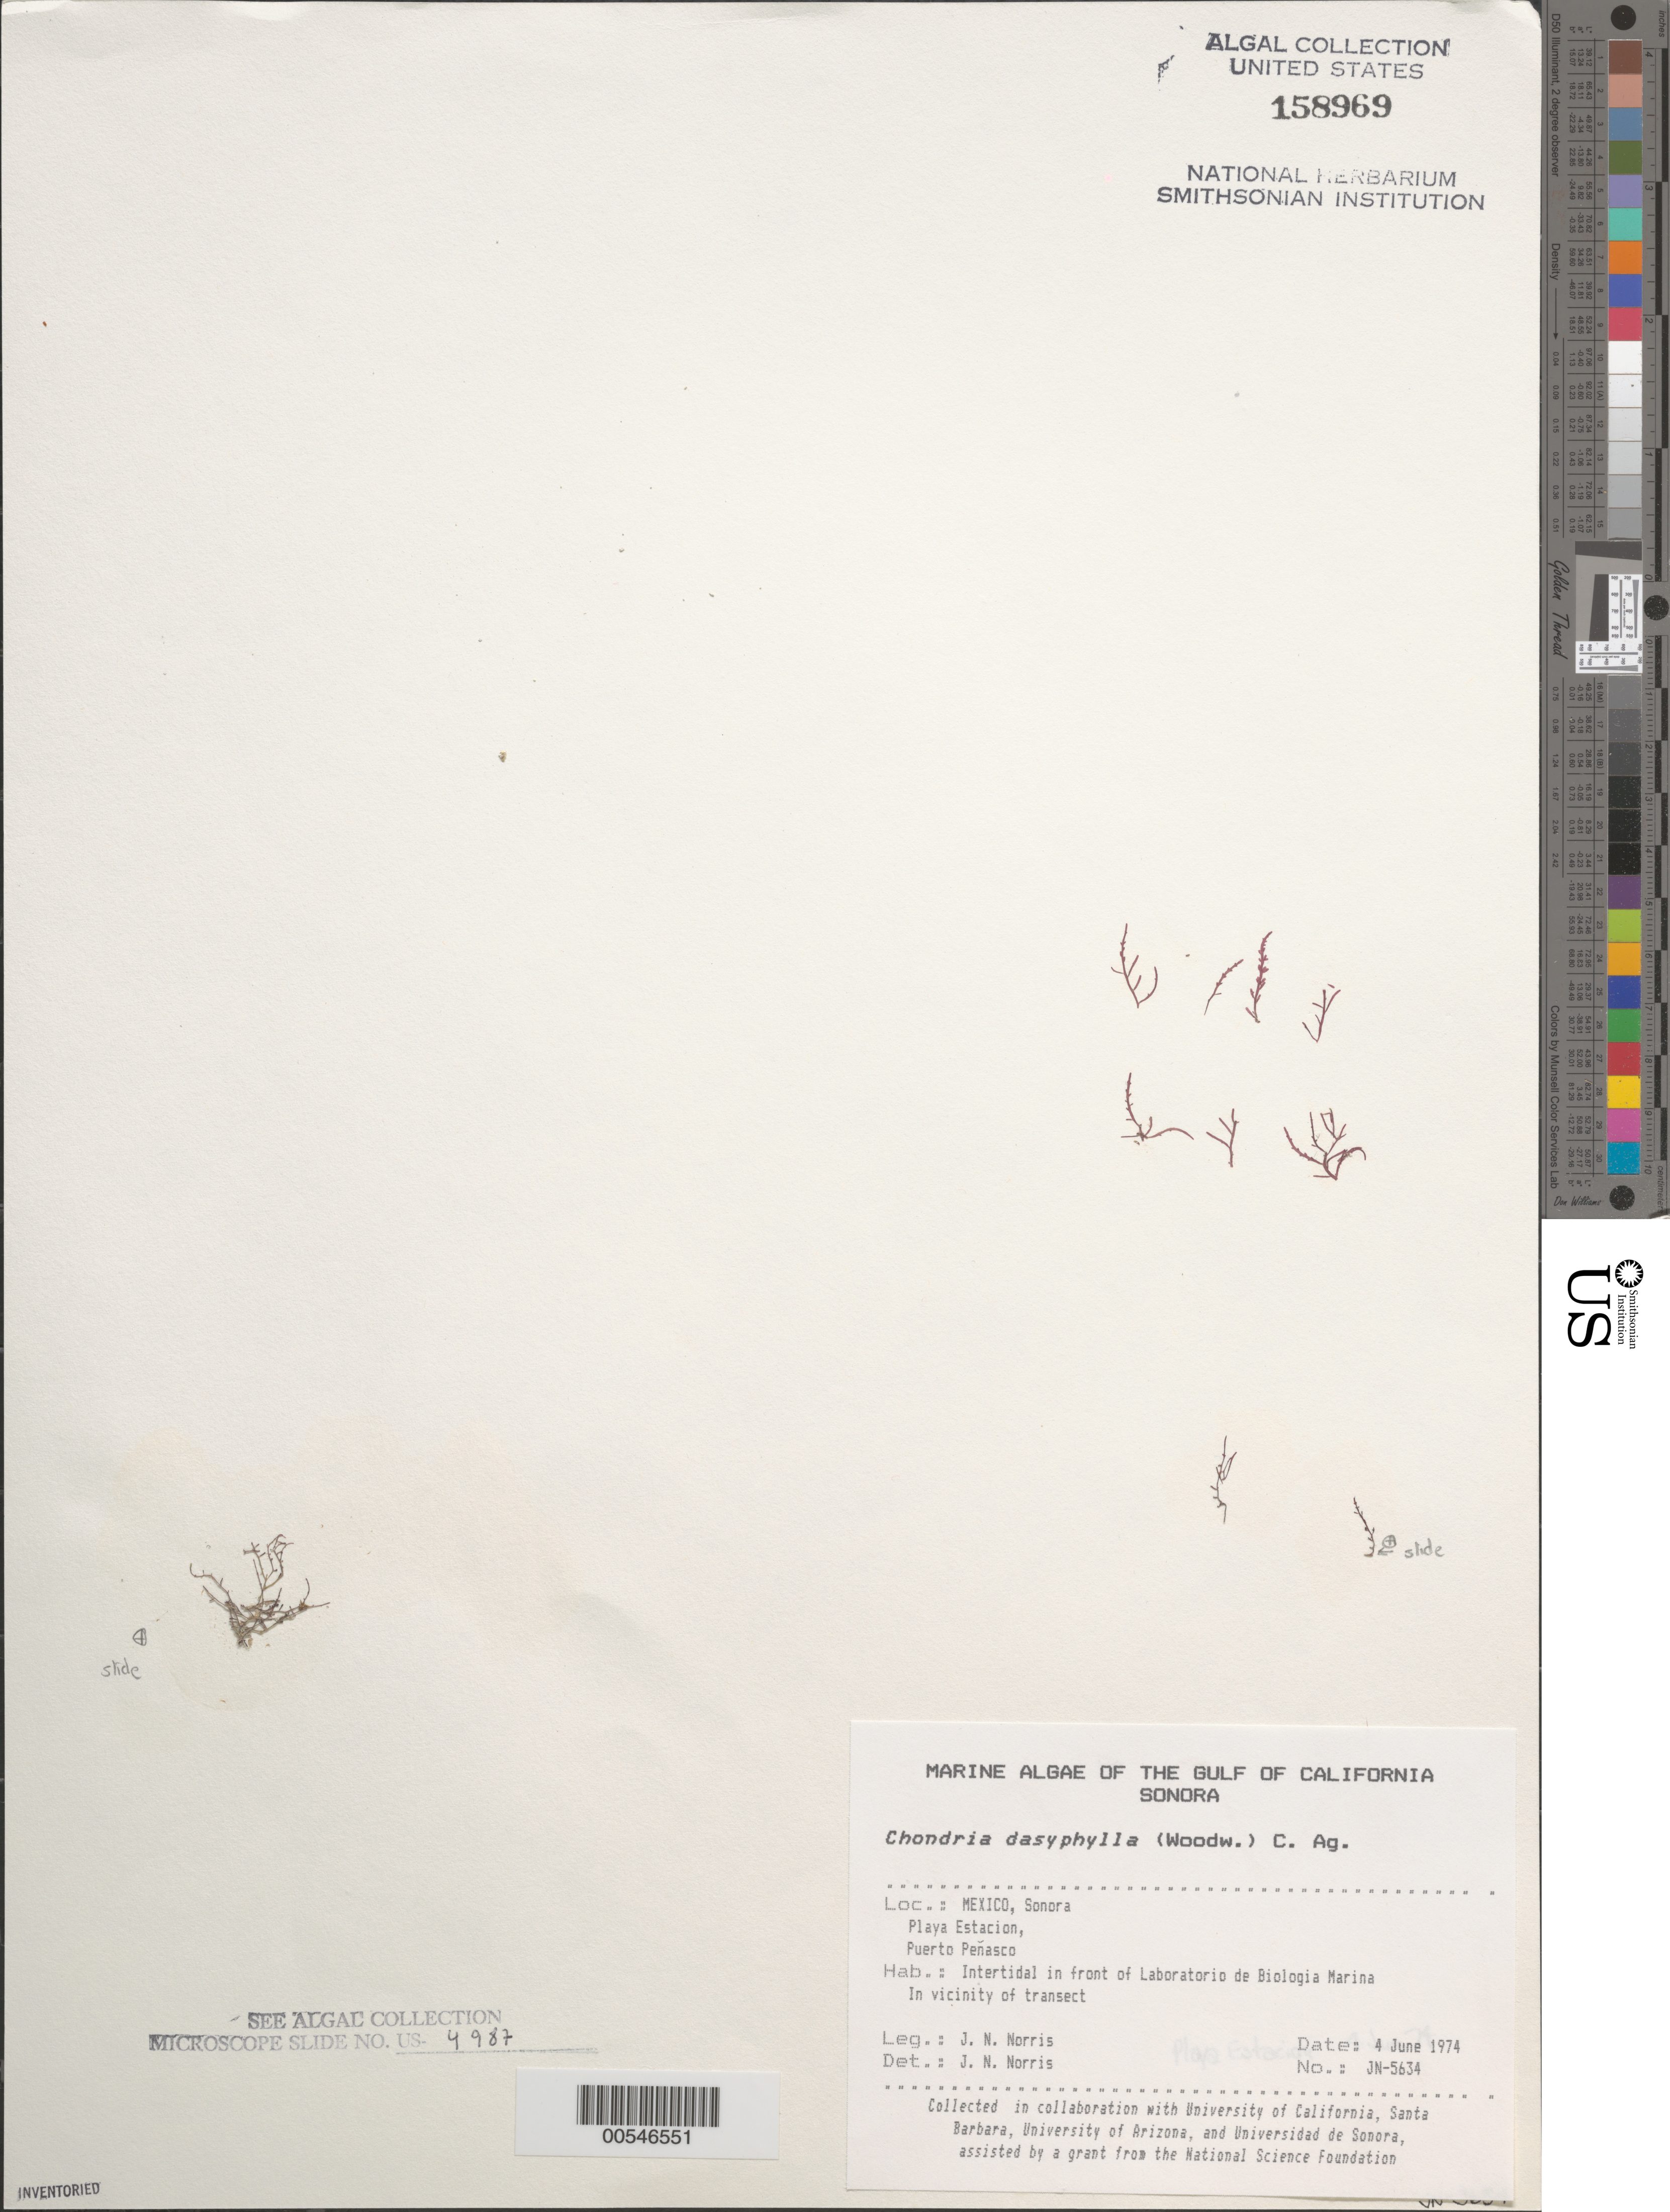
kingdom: Plantae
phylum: Rhodophyta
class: Florideophyceae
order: Ceramiales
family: Rhodomelaceae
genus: Chondria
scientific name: Chondria dasyphylla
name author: (Woodw.) C. Agardh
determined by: Norris, James N.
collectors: J. N. Norris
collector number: JN-5634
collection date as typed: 04 Jun 1974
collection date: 1974-06-04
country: Mexico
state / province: Sonora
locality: Playa Estacion, Puerto Penasco, Laboratorio de Biologia Marina shore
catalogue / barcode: US 158969